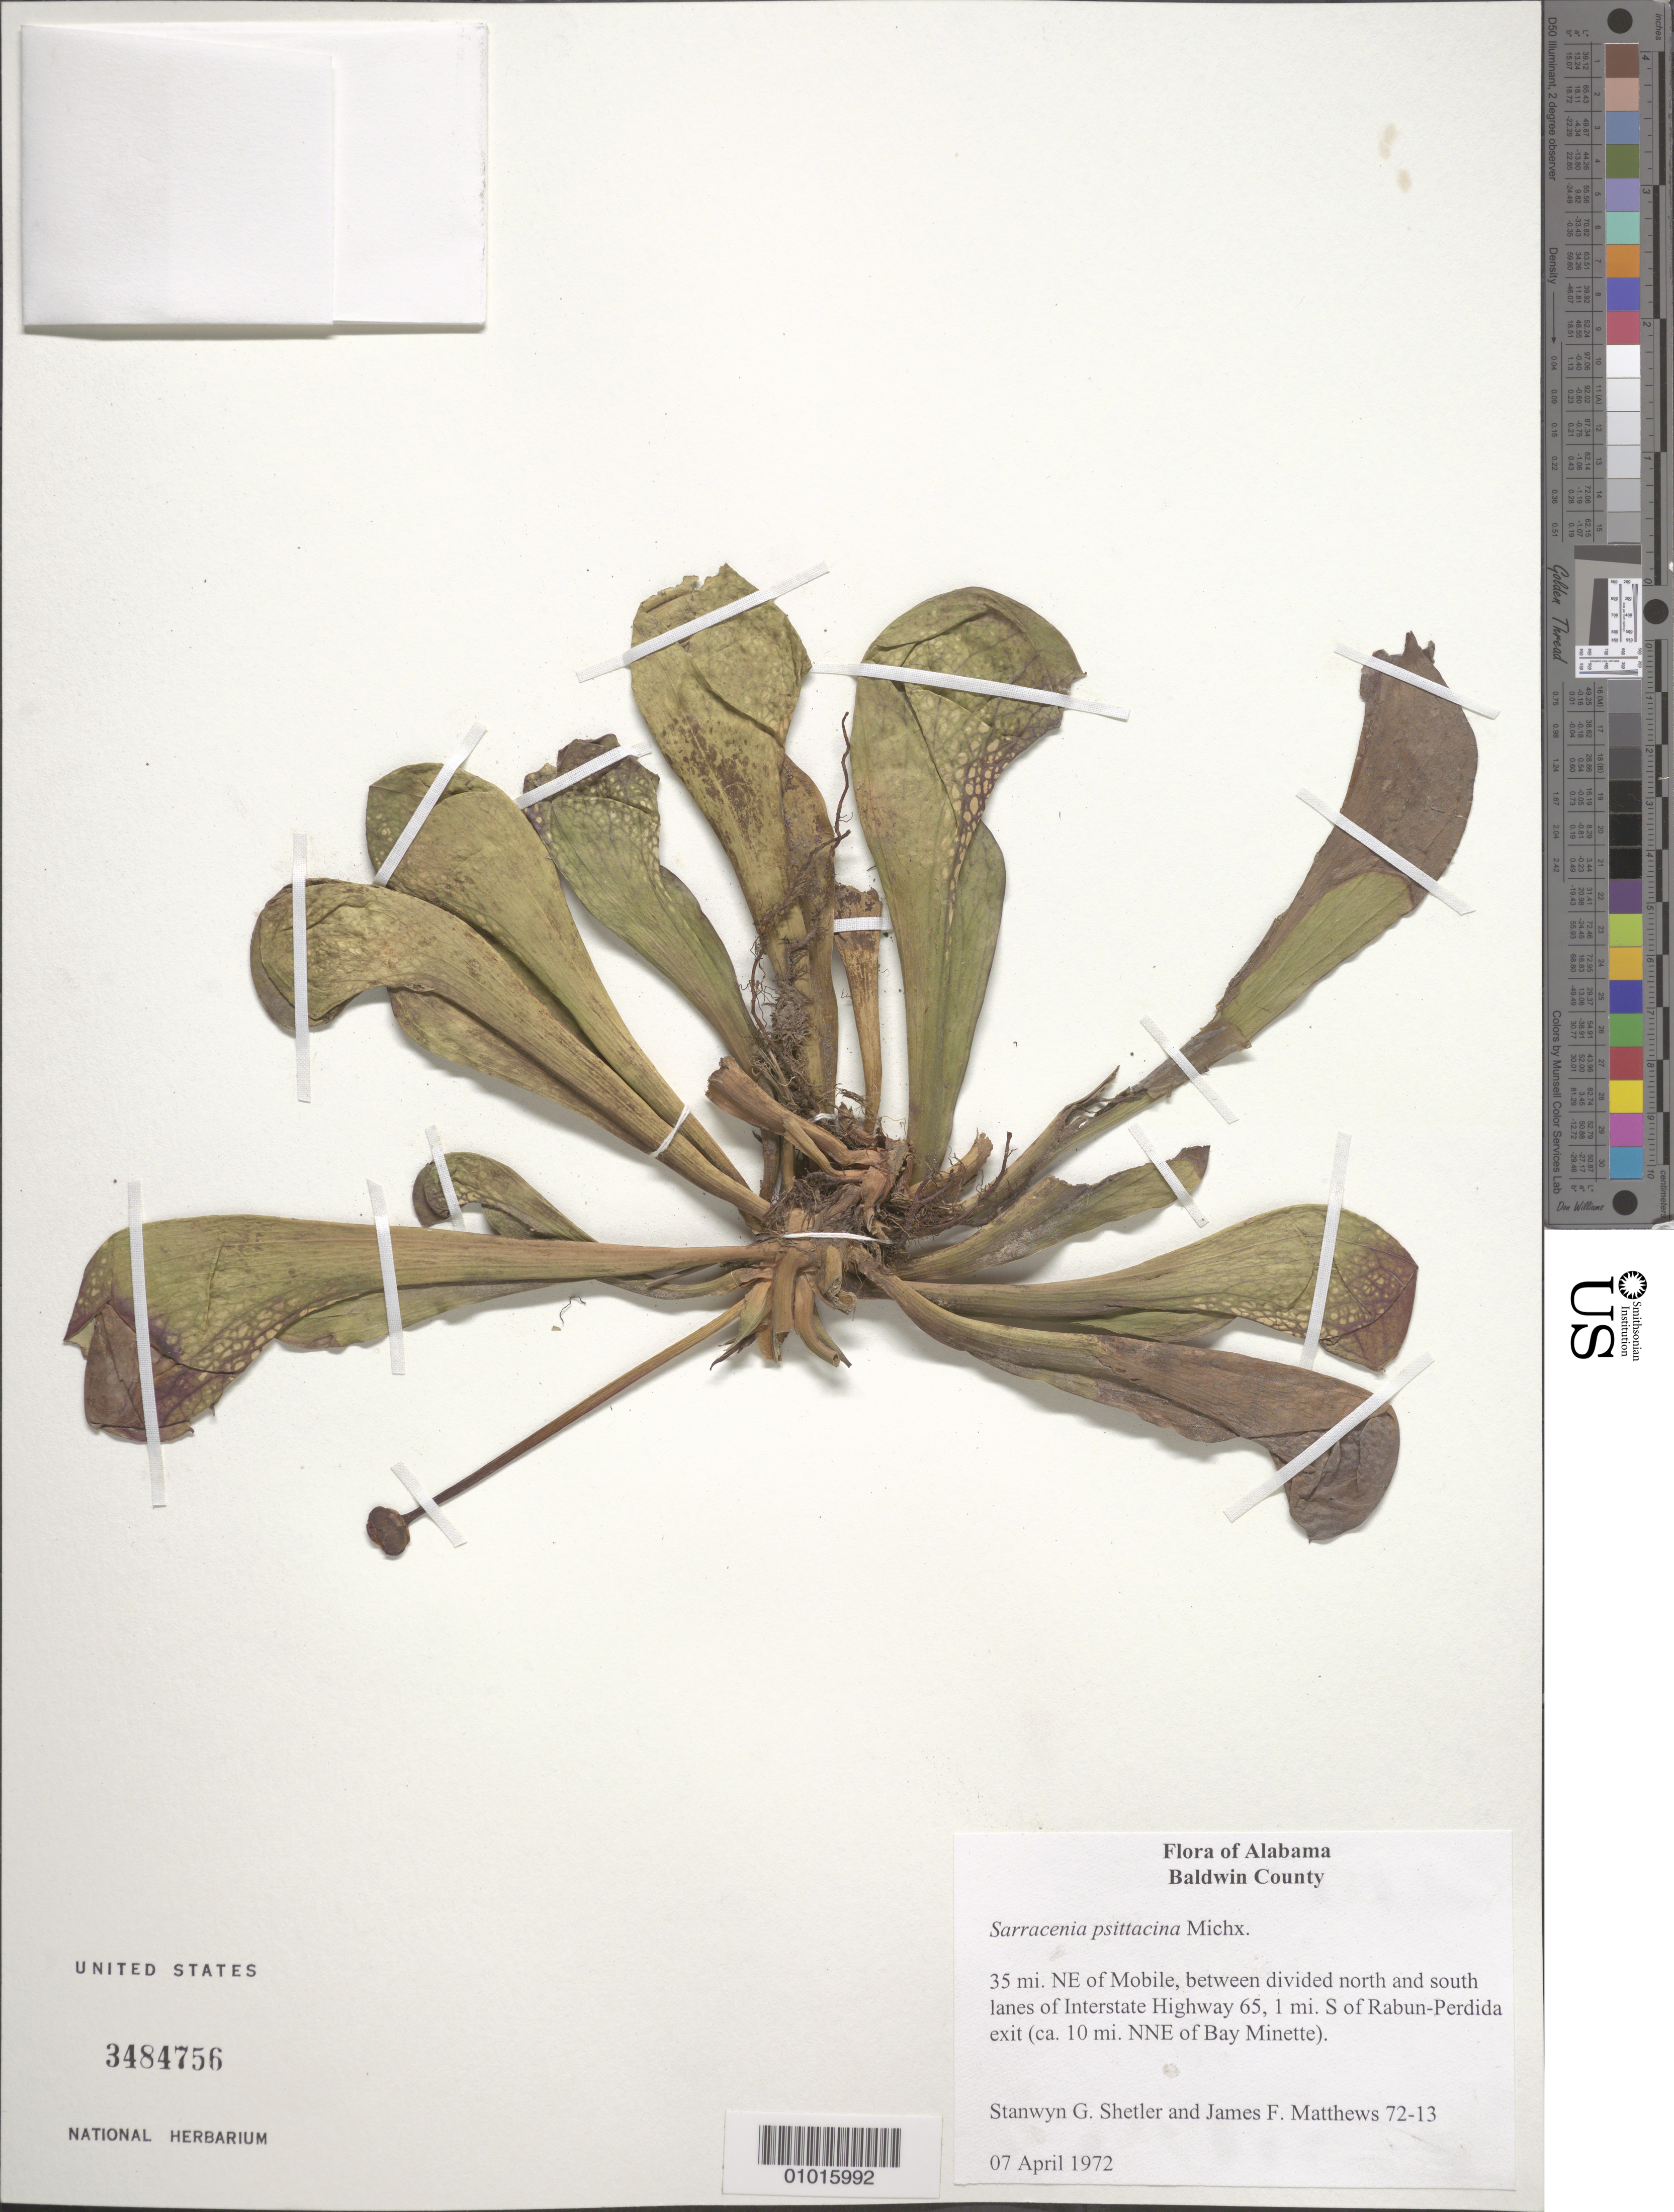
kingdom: Plantae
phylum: Tracheophyta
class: Magnoliopsida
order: Ericales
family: Sarraceniaceae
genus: Sarracenia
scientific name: Sarracenia psittacina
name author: Michx.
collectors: S. Shetler & J. F. Mathews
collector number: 72-13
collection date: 1972-04-07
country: United States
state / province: Alabama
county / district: Baldwin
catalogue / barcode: US 3484756